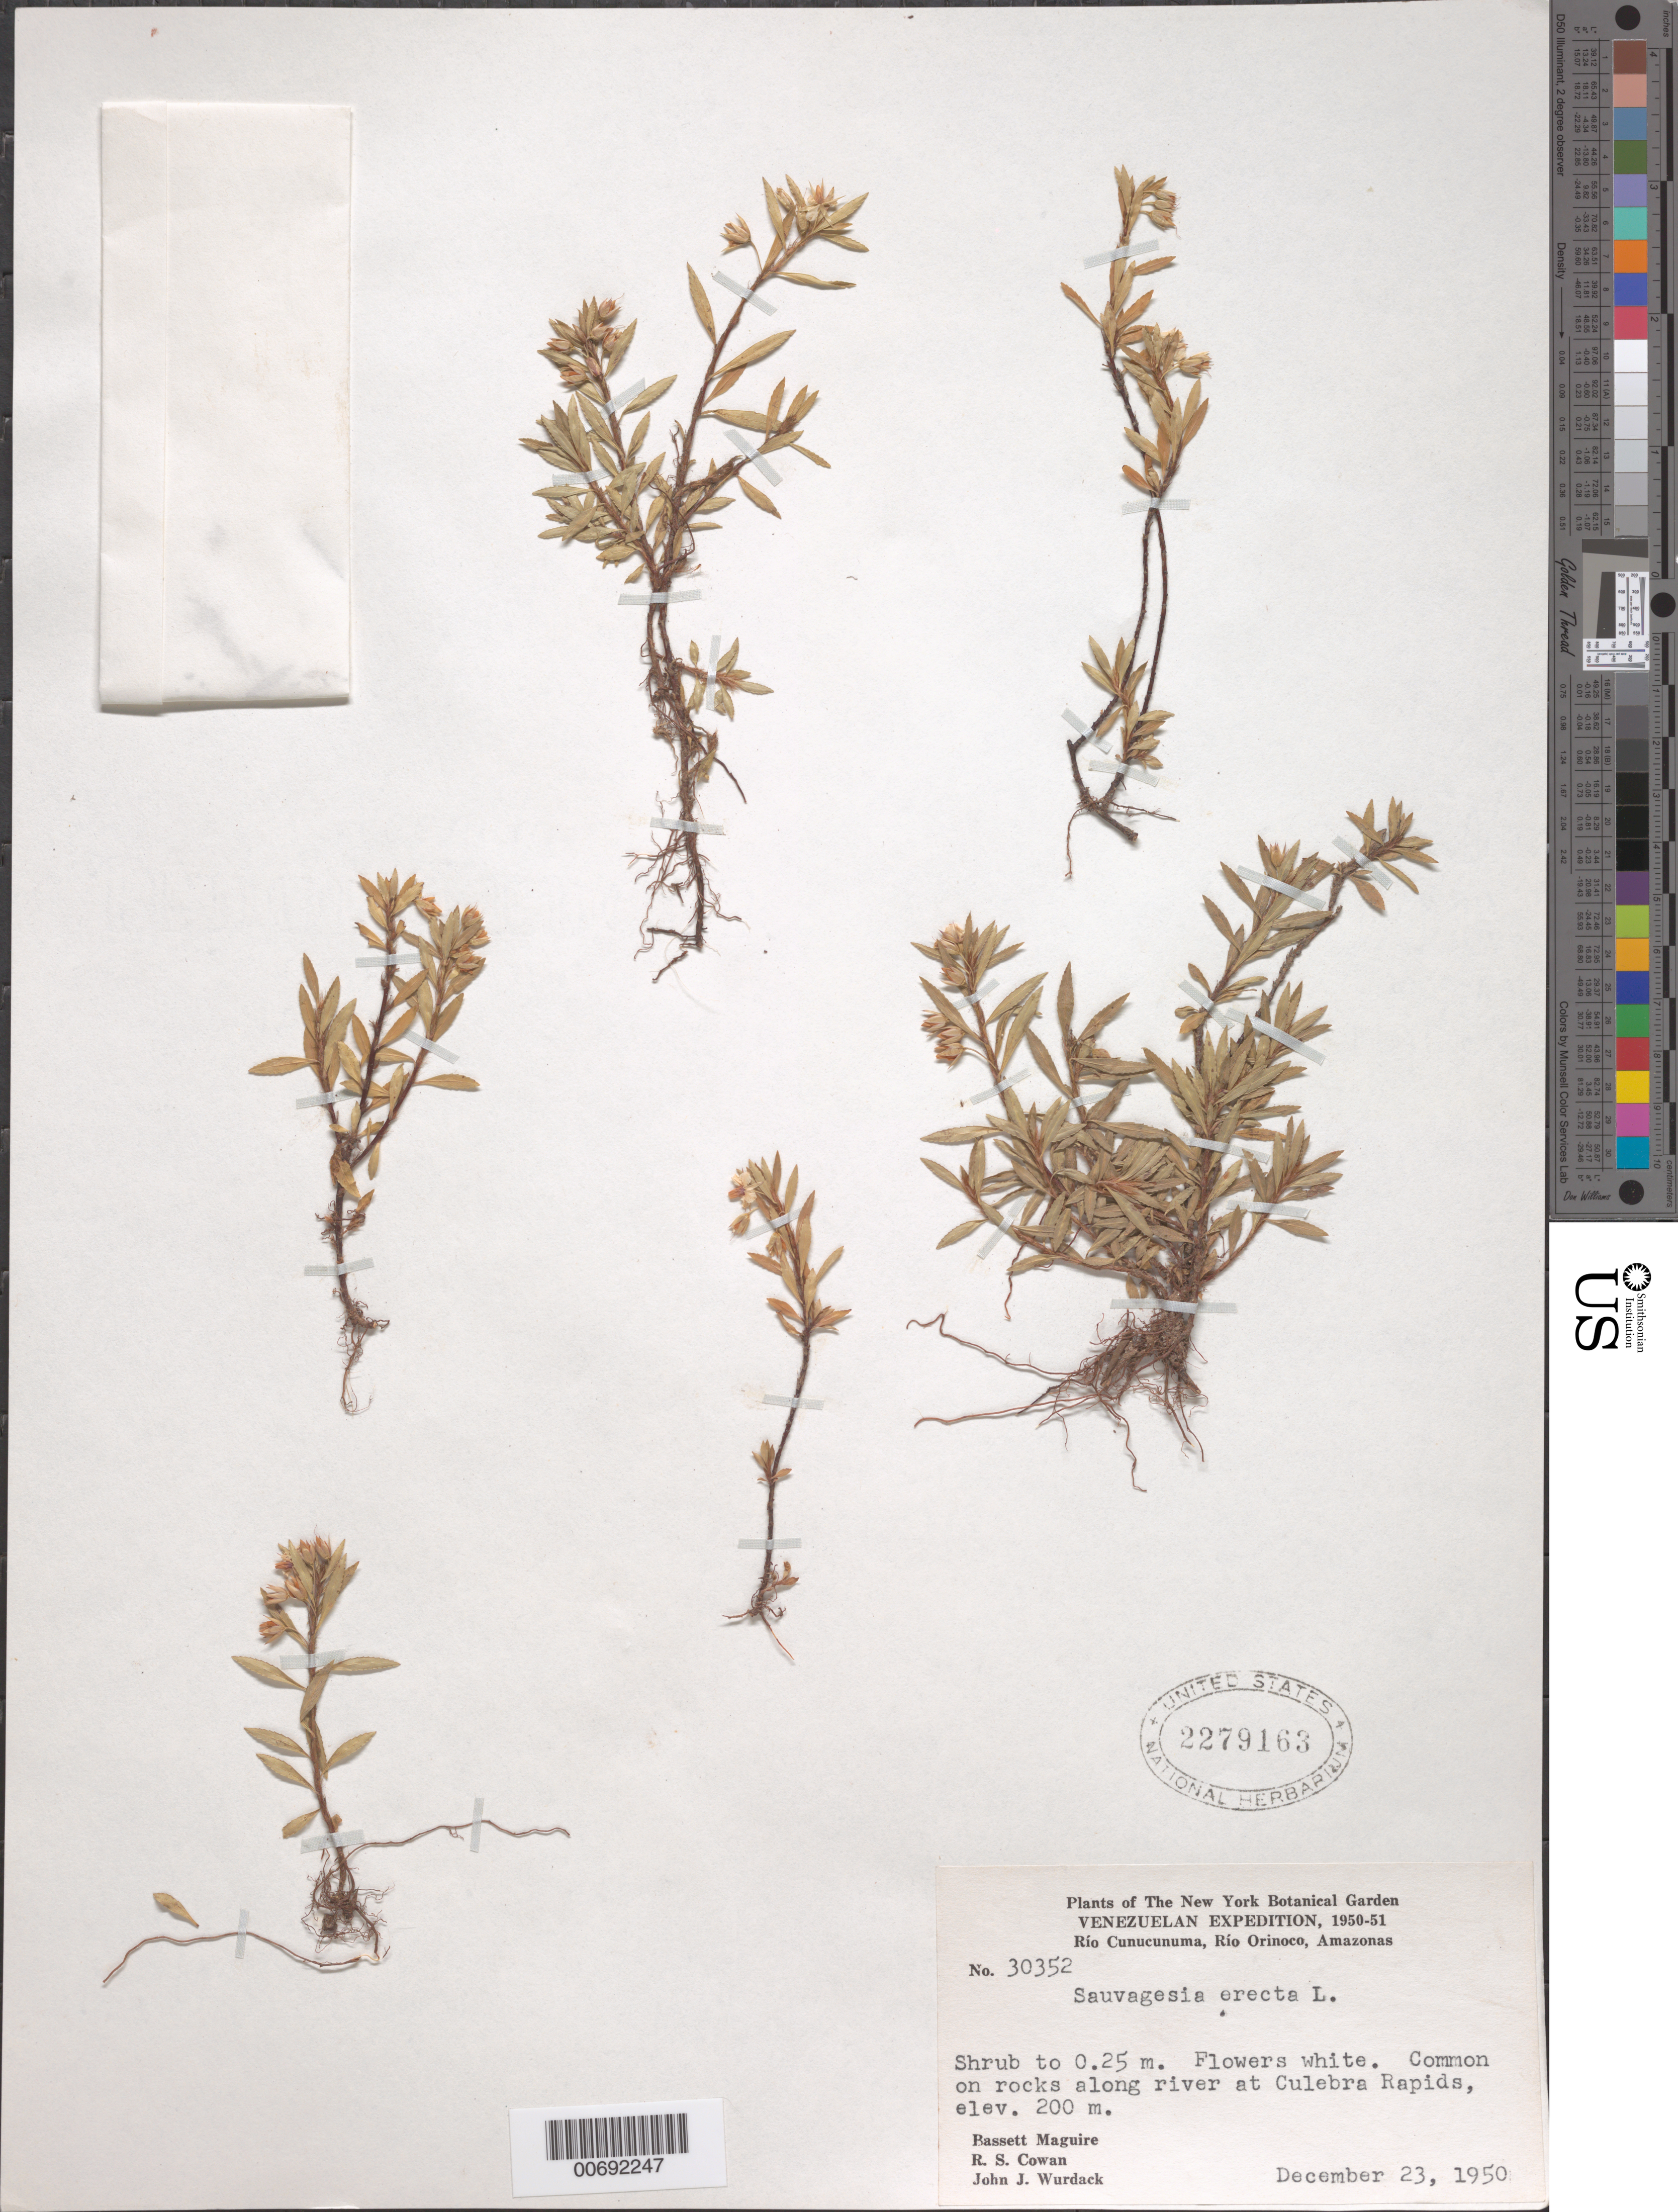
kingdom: Plantae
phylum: Tracheophyta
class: Magnoliopsida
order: Malpighiales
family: Ochnaceae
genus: Sauvagesia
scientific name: Sauvagesia erecta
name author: L.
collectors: B. Maguire, R. S. Cowan & J. J. Wurdack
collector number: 30352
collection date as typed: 23-Dec-50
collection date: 1950-12-23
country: Venezuela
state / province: Amazonas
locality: Río Cunucunuma, Culebra Rapids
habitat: Rocks along river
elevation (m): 200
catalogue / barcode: US 2279163